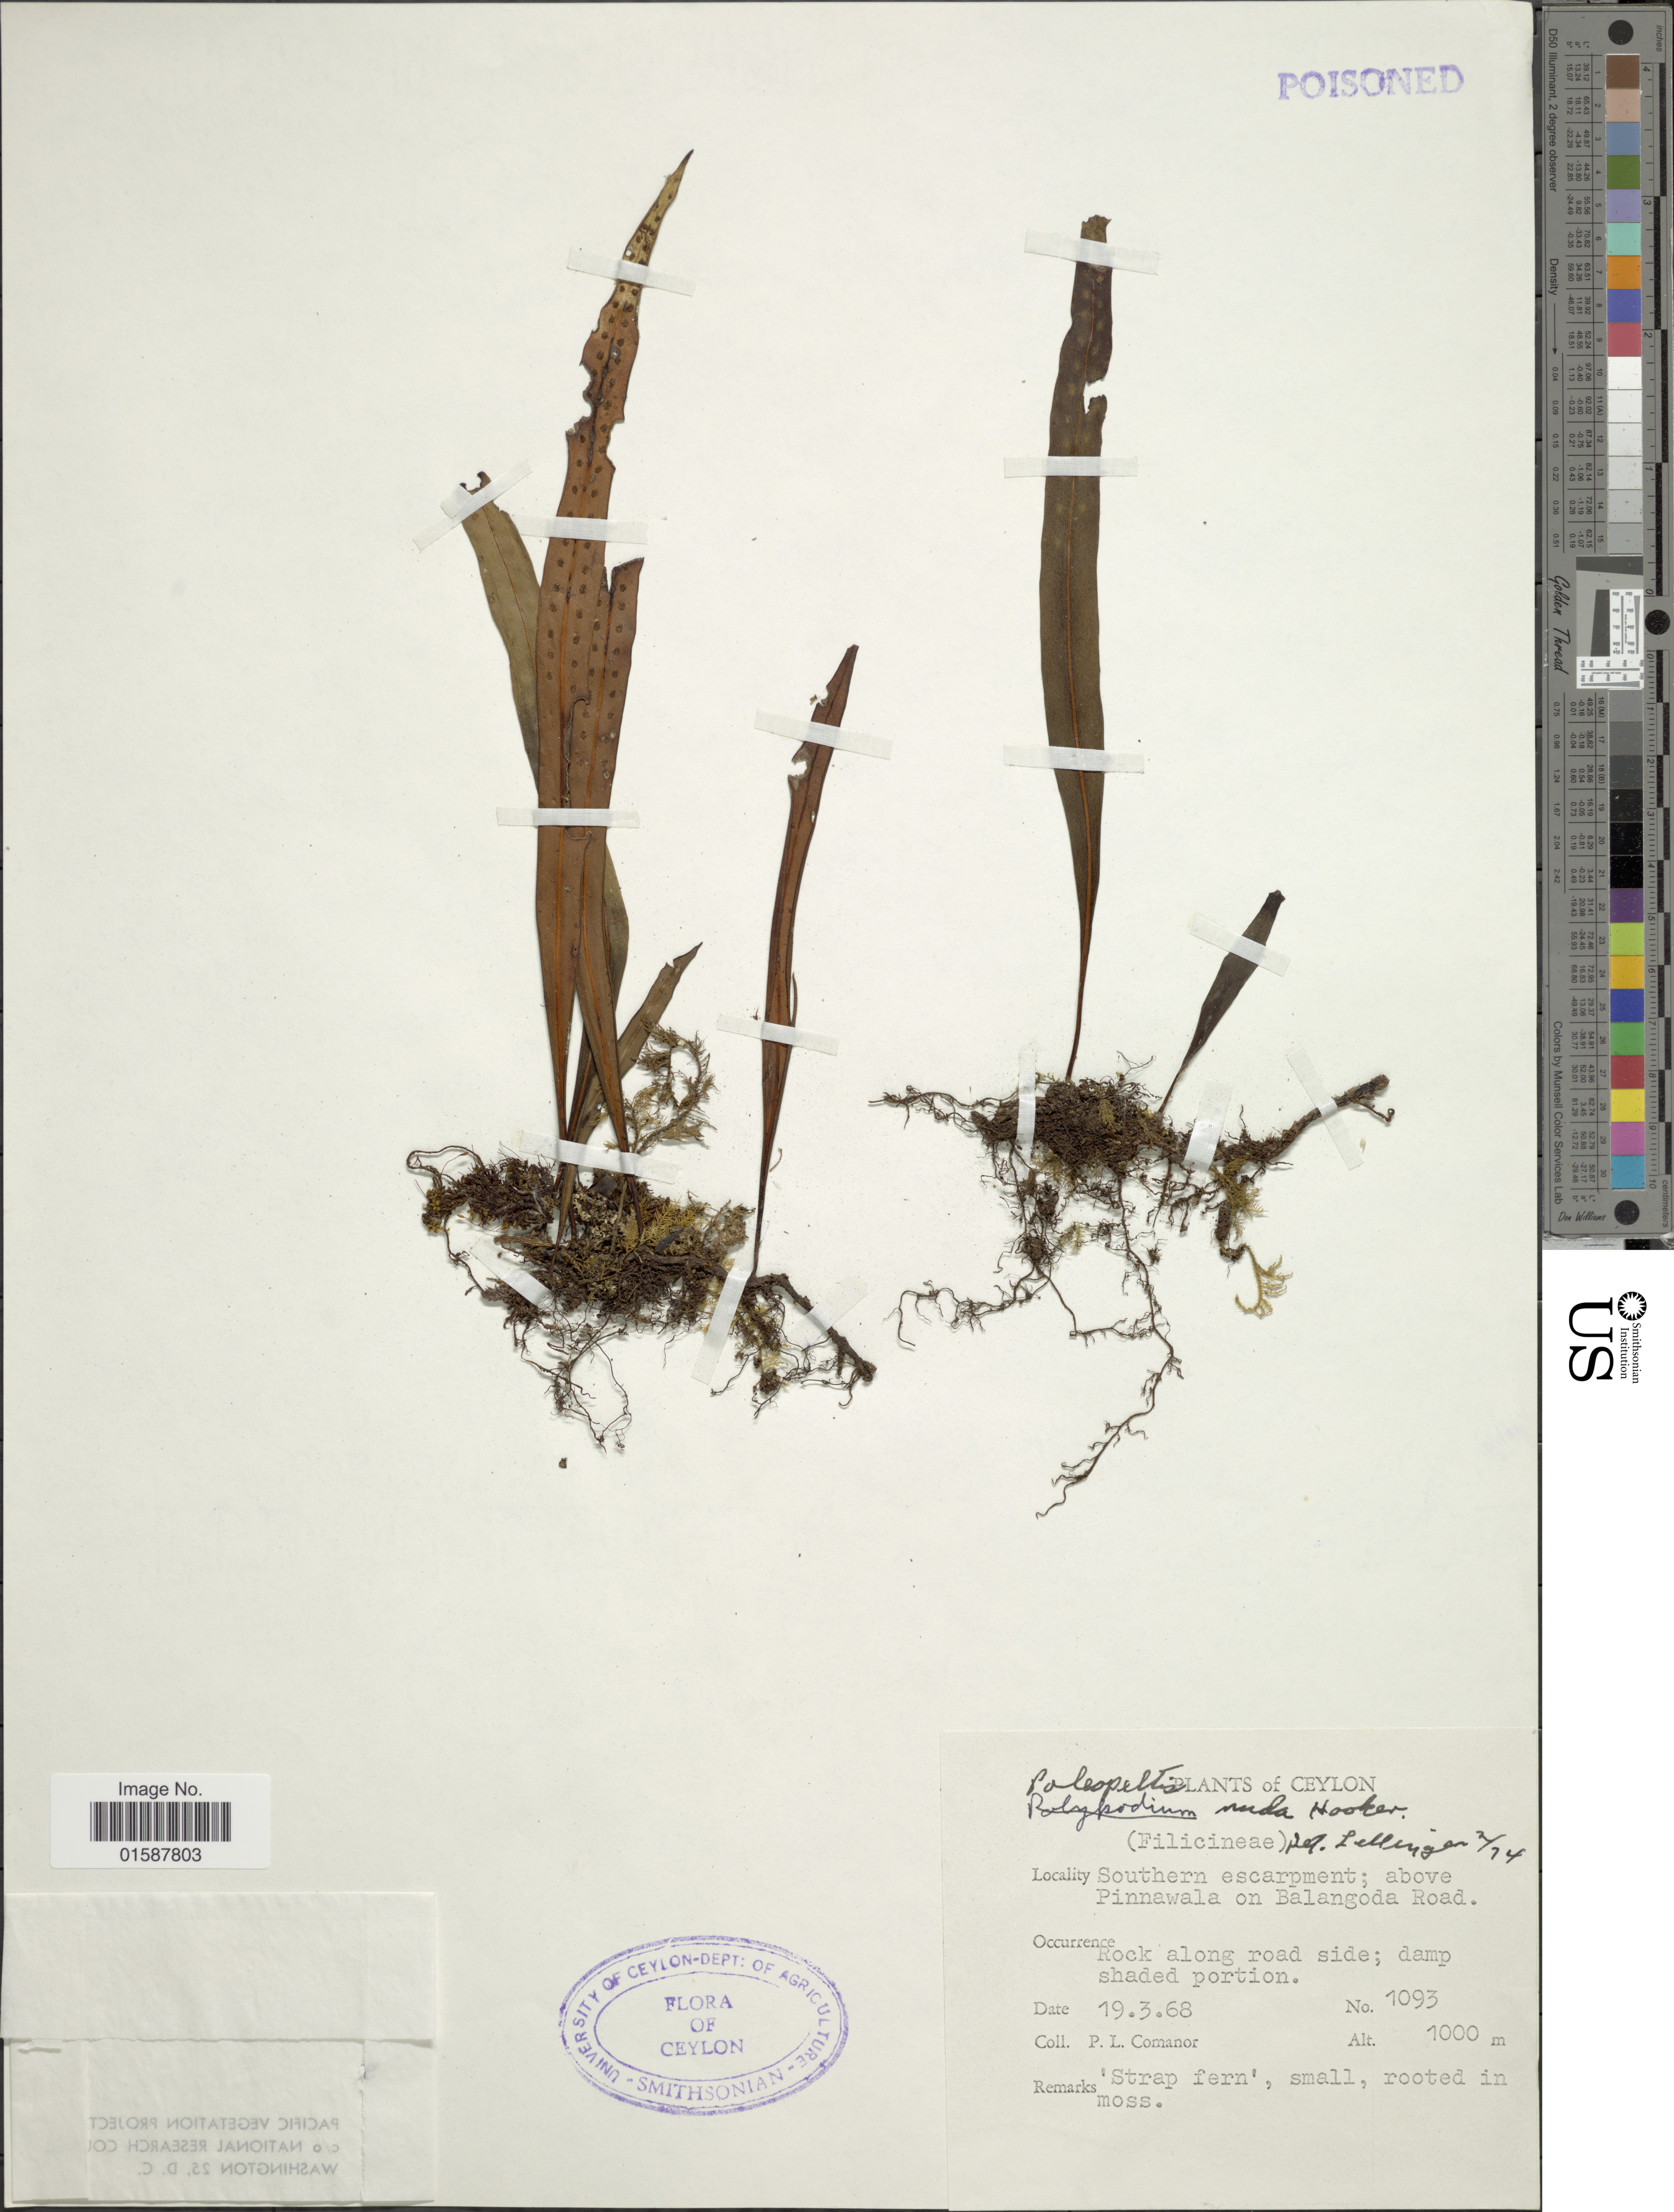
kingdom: Plantae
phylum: Tracheophyta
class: Polypodiopsida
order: Polypodiales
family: Polypodiaceae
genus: Lepisorus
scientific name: Lepisorus nuduisculum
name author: (Kunze)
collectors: P. Comanor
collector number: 1093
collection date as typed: Transcribed d/m/y: 19/3/68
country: Sri Lanka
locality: Ceylon, Southern escarpment; above Pinnawala on Balangoda Road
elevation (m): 1000